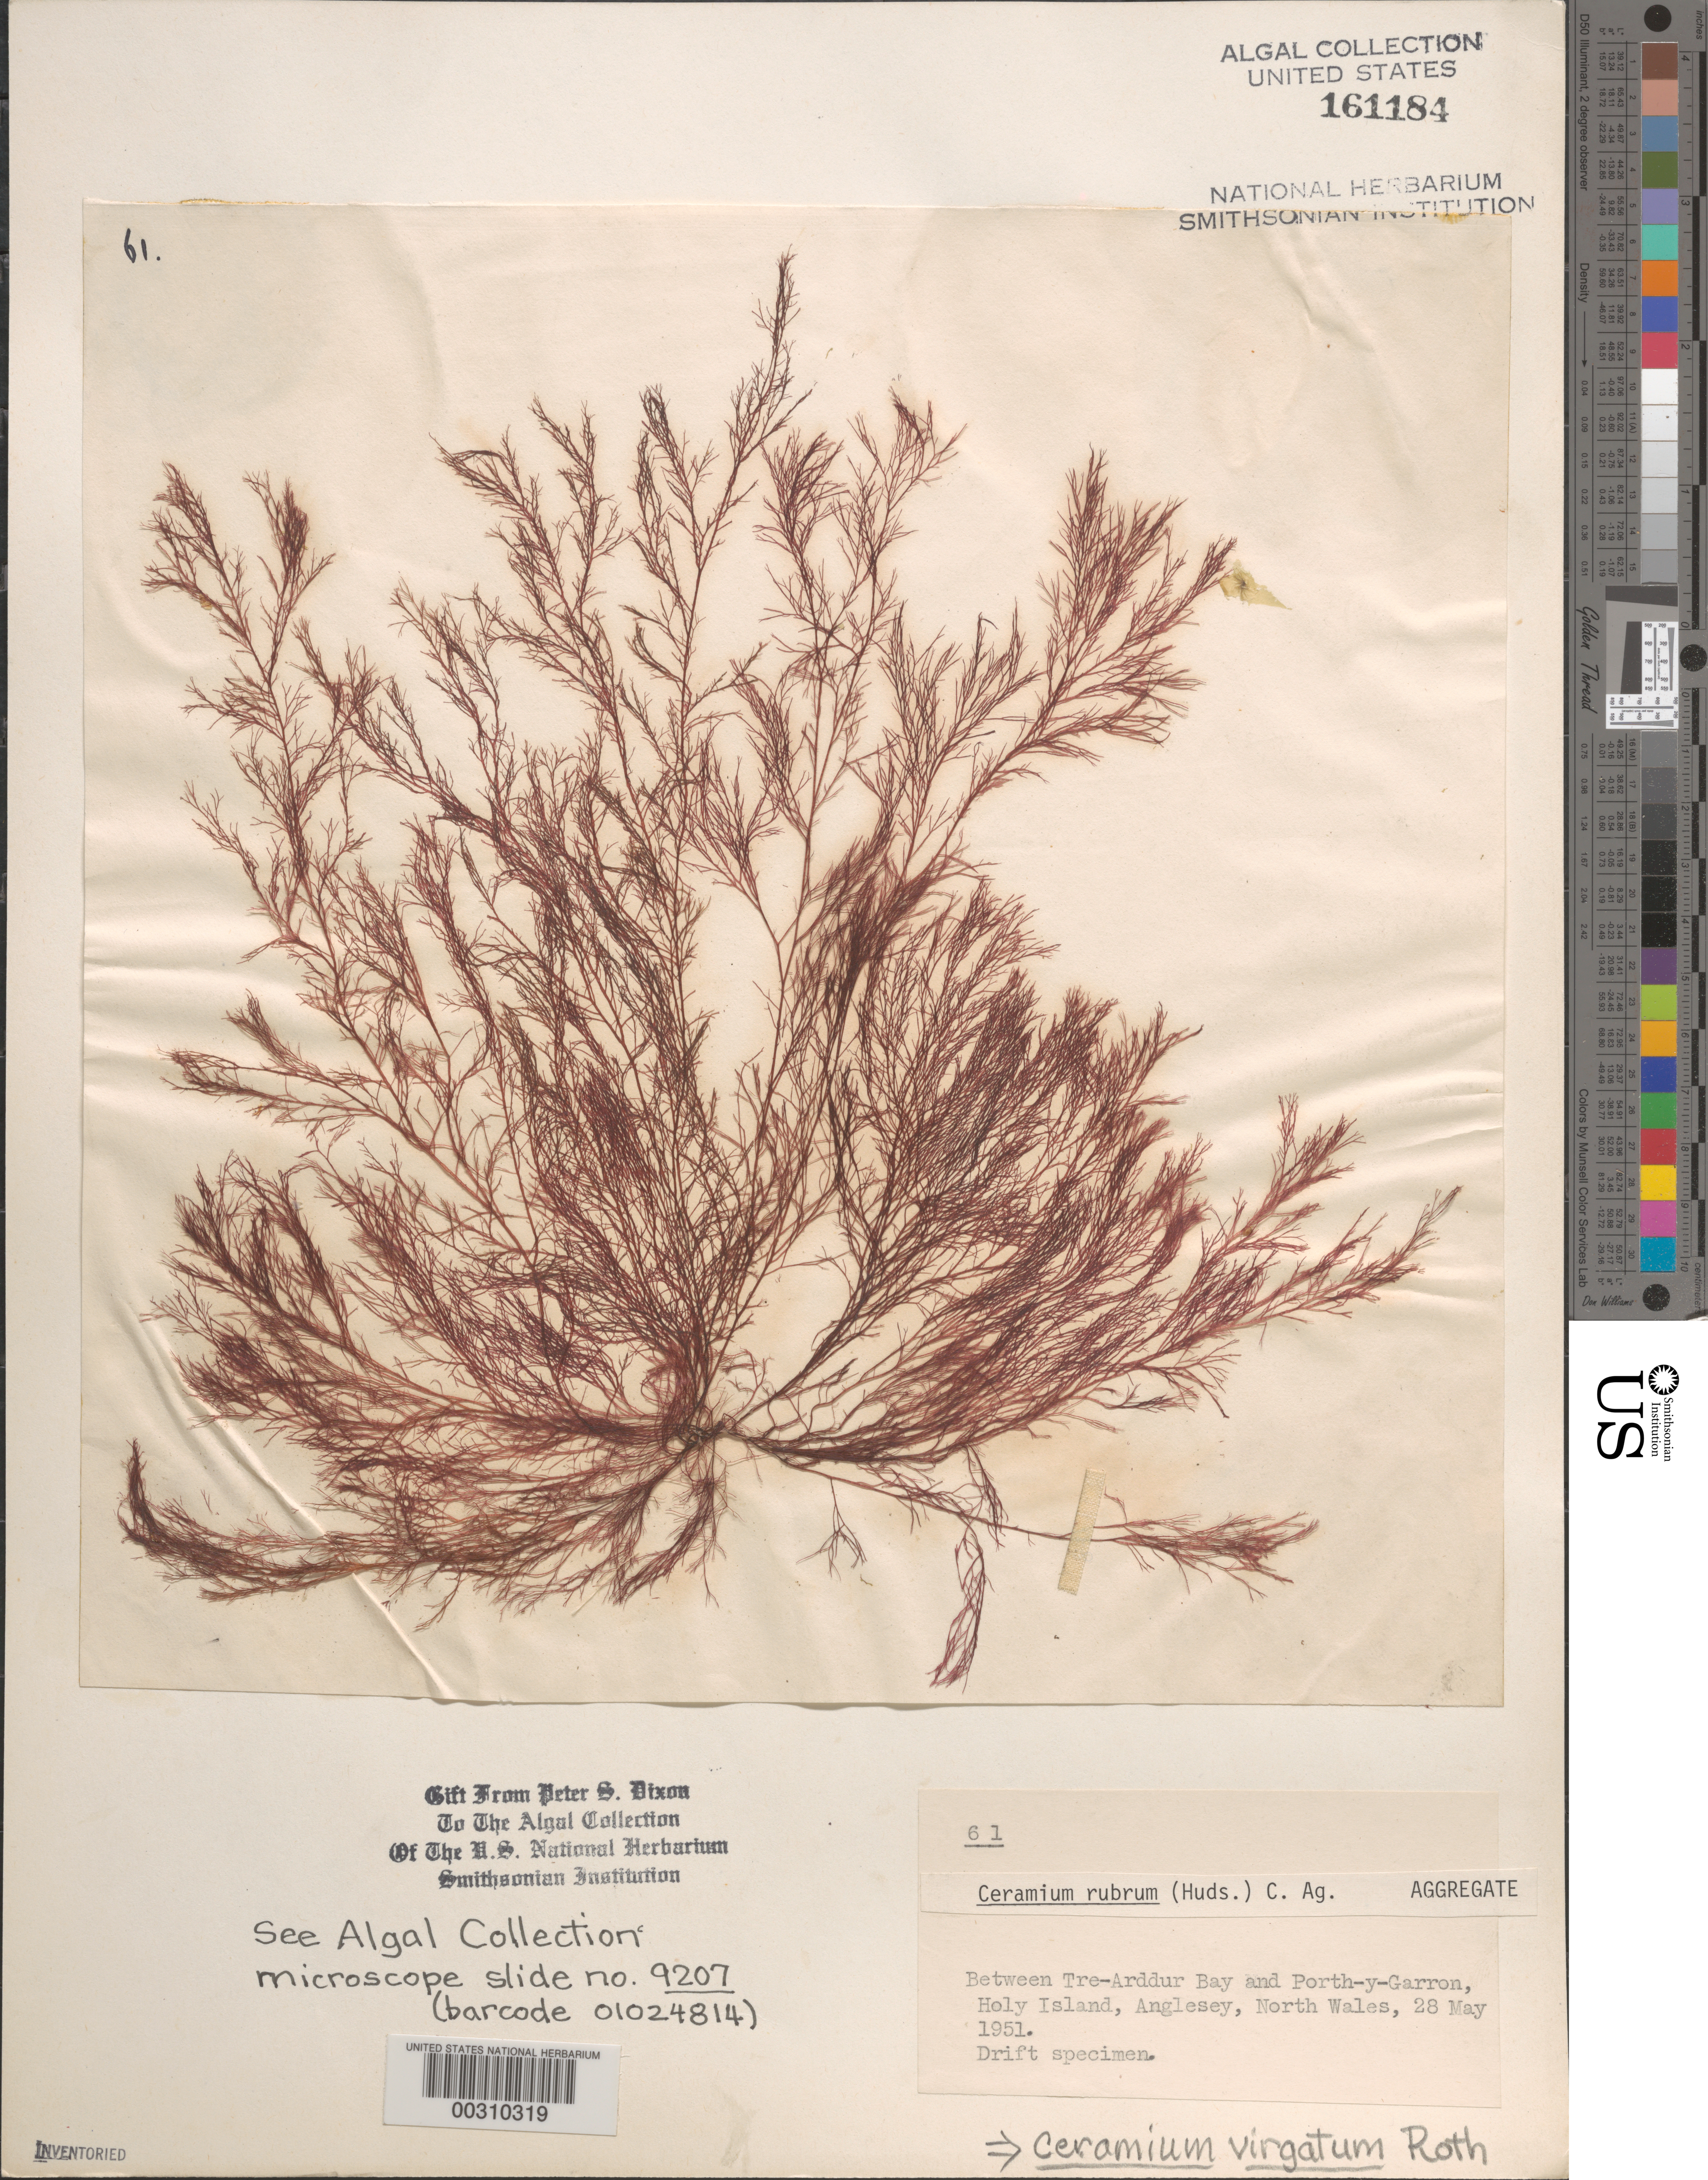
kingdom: Plantae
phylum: Rhodophyta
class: Florideophyceae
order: Ceramiales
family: Ceramiaceae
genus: Ceramium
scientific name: Ceramium virgatum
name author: Roth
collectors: P. S. Dixon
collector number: PSD 61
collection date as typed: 28 May 1951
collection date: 1951-05-28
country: United Kingdom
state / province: Wales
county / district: Gwynedd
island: Anglesey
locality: Holy Island, between Tre-arddur Bay and Porth-y-garron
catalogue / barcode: US 161184